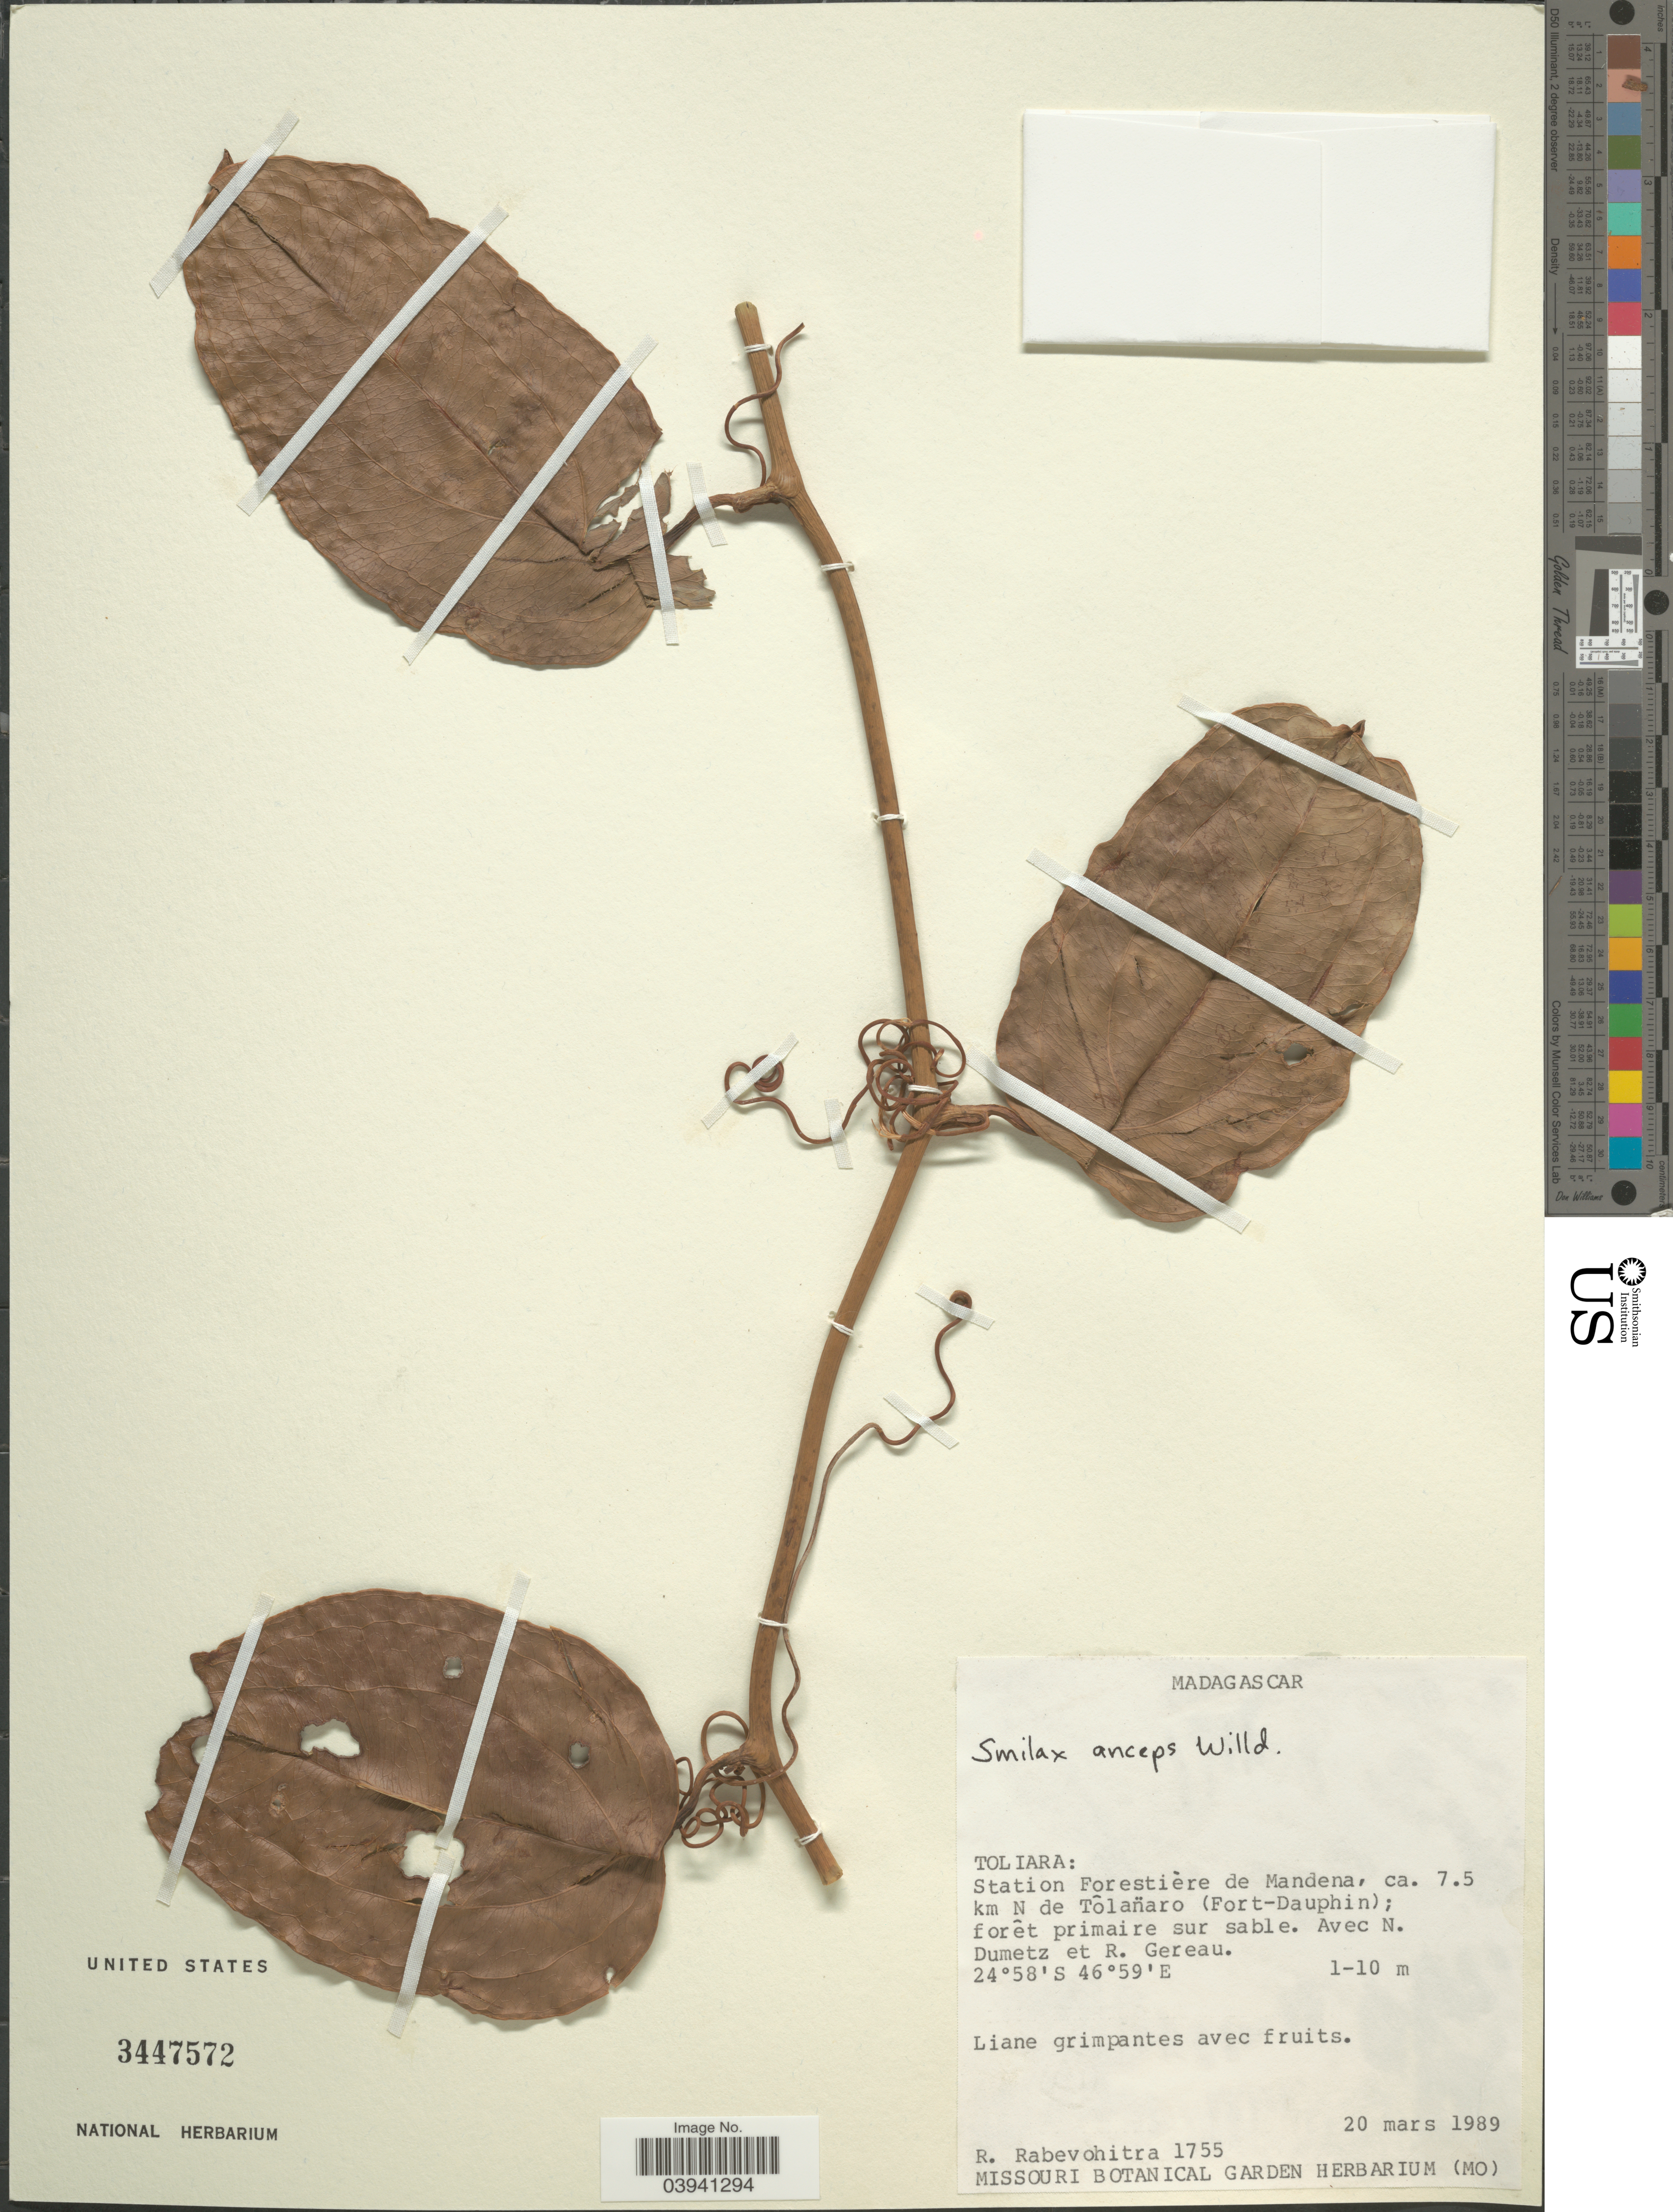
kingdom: Plantae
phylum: Tracheophyta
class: Liliopsida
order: Liliales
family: Smilacaceae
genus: Smilax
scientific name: Smilax anceps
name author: Willd.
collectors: R. Rabevohitra, N. Dumetz & R. Gereau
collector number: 1755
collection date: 1989-03-20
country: Madagascar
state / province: Anosy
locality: Station Forestière de Mandena, ca. 7.5 km N de Tôlanaro (Fort Dauphin); forêt primaire sur sable.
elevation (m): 1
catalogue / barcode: US 3447572